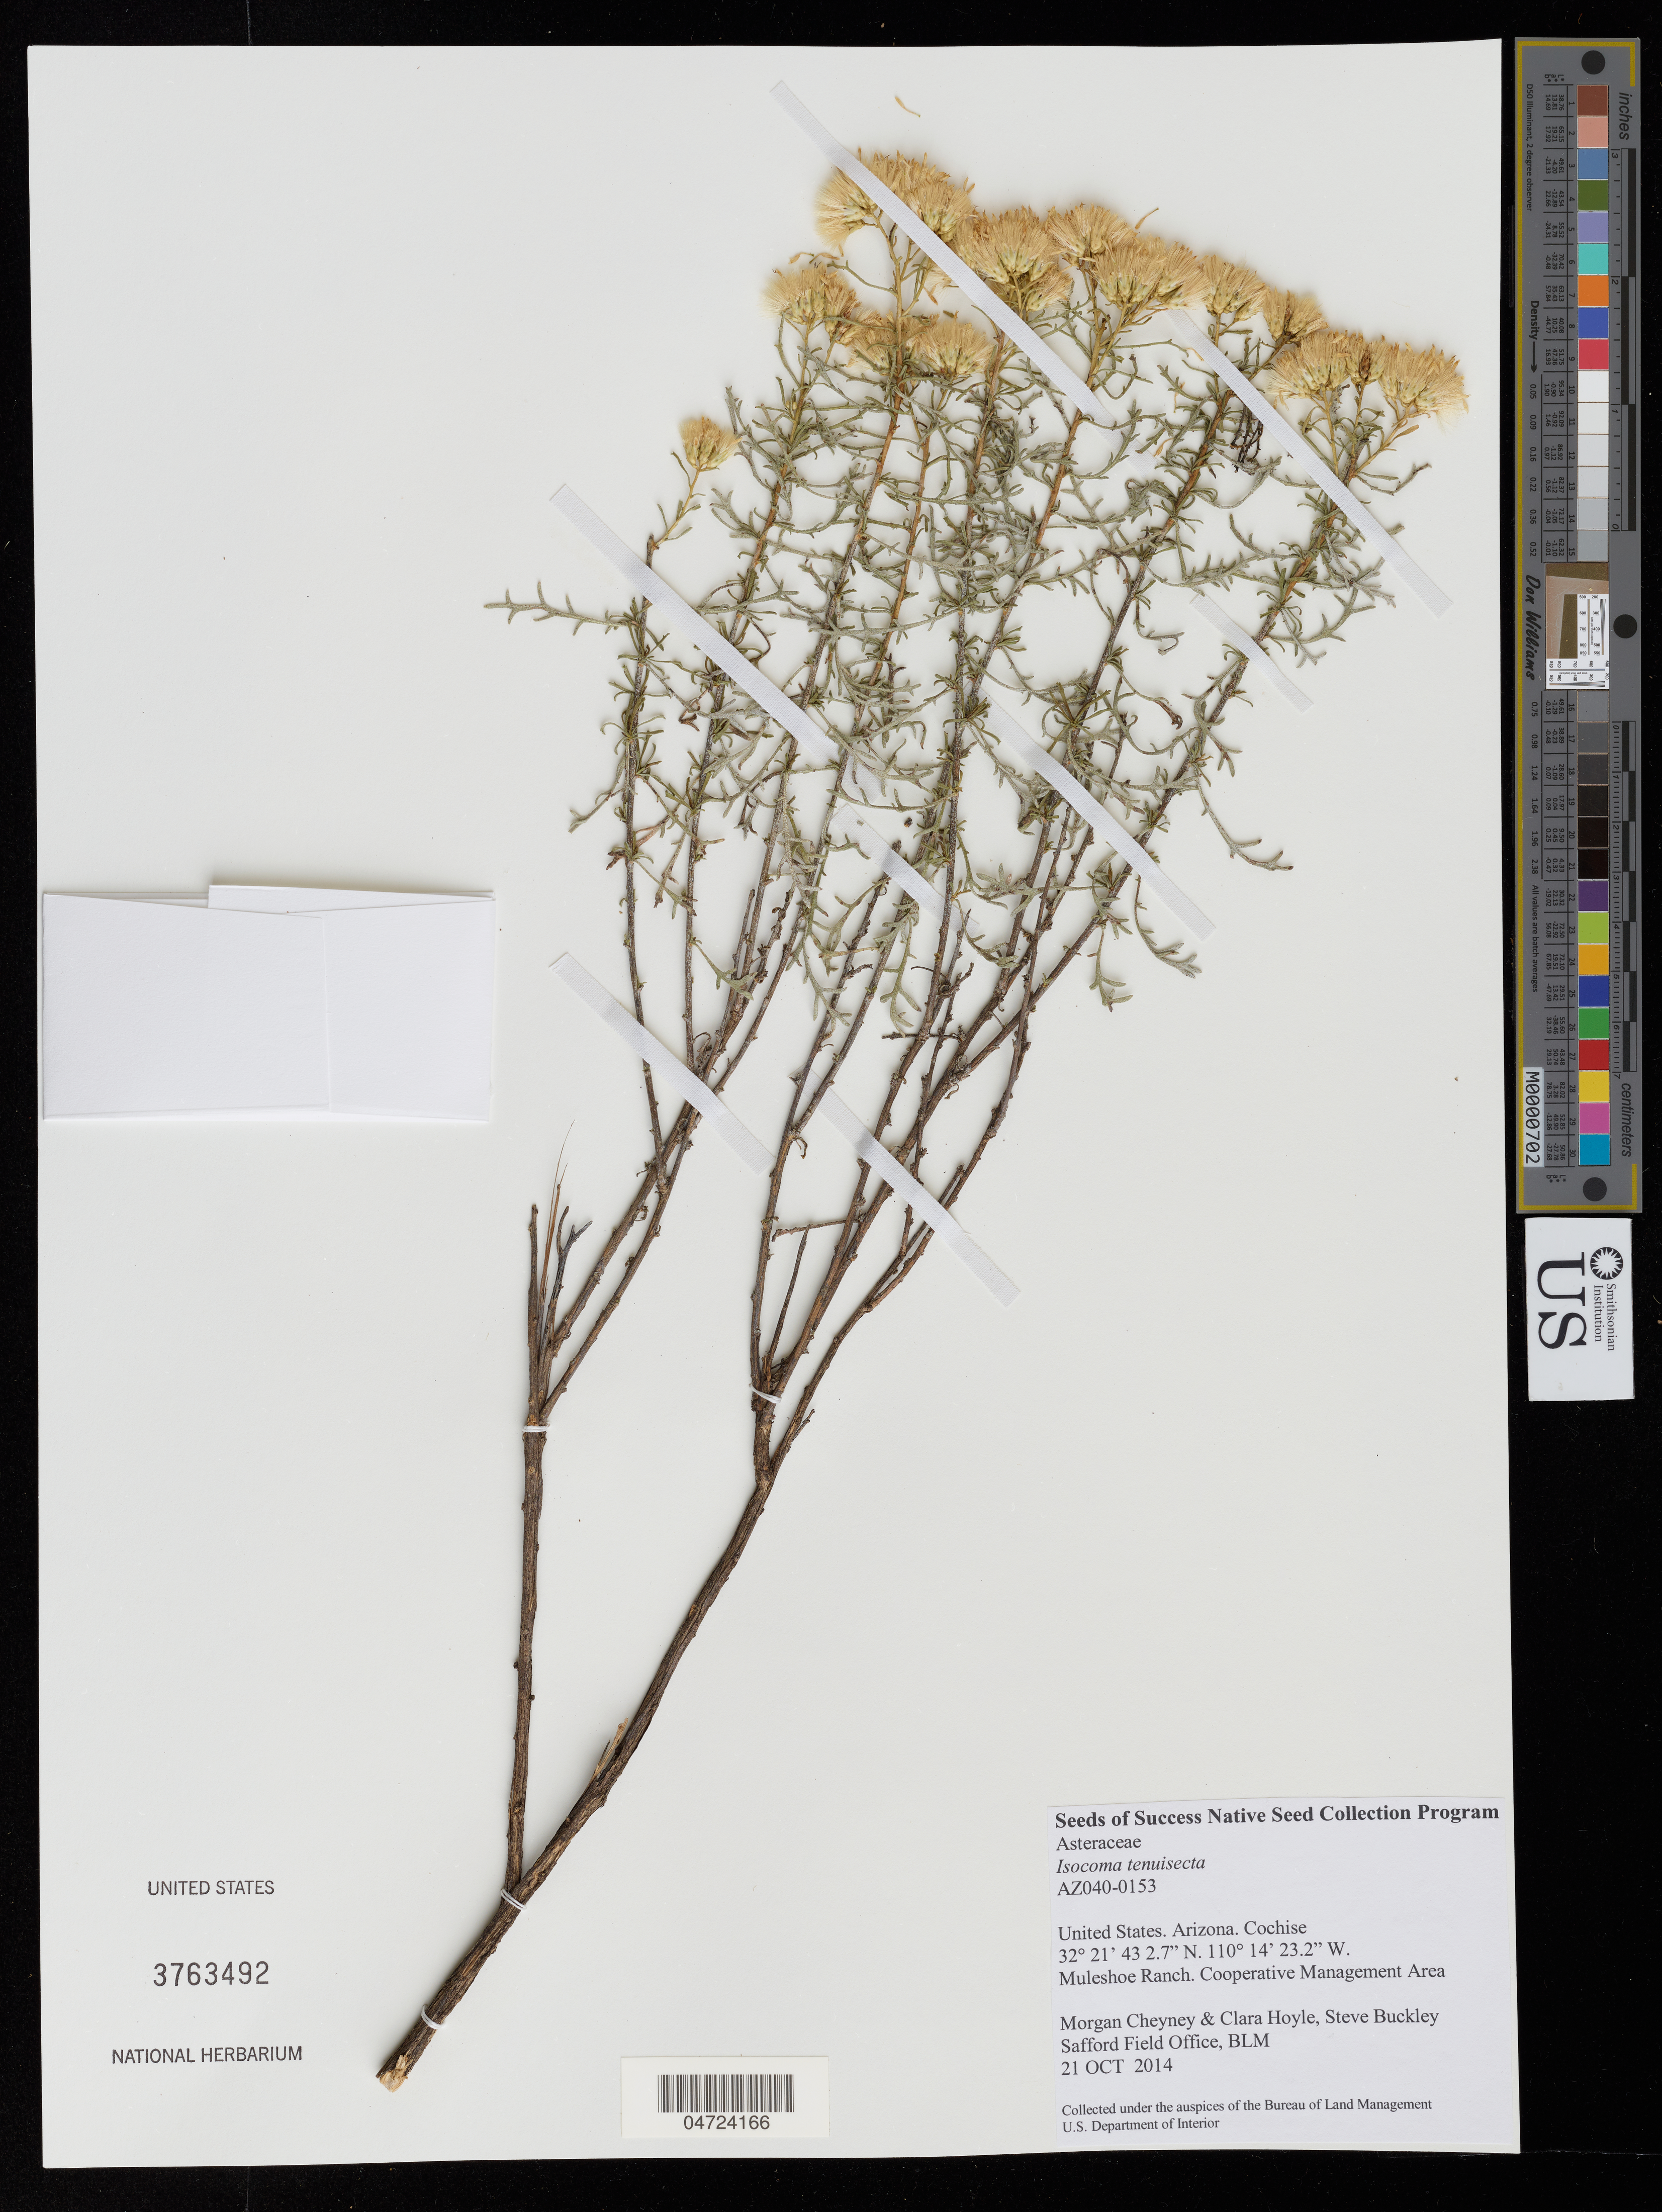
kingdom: Plantae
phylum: Tracheophyta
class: Magnoliopsida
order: Asterales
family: Asteraceae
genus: Isocoma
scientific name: Isocoma tenuisecta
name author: Greene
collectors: M. Cheyney, C. Hoyle & S. Buckley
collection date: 2014-10-21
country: United States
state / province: Arizona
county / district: Cochise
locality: Cochise. Muleshoe Ranch. Cooperative Management Area.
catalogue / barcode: US 3763492